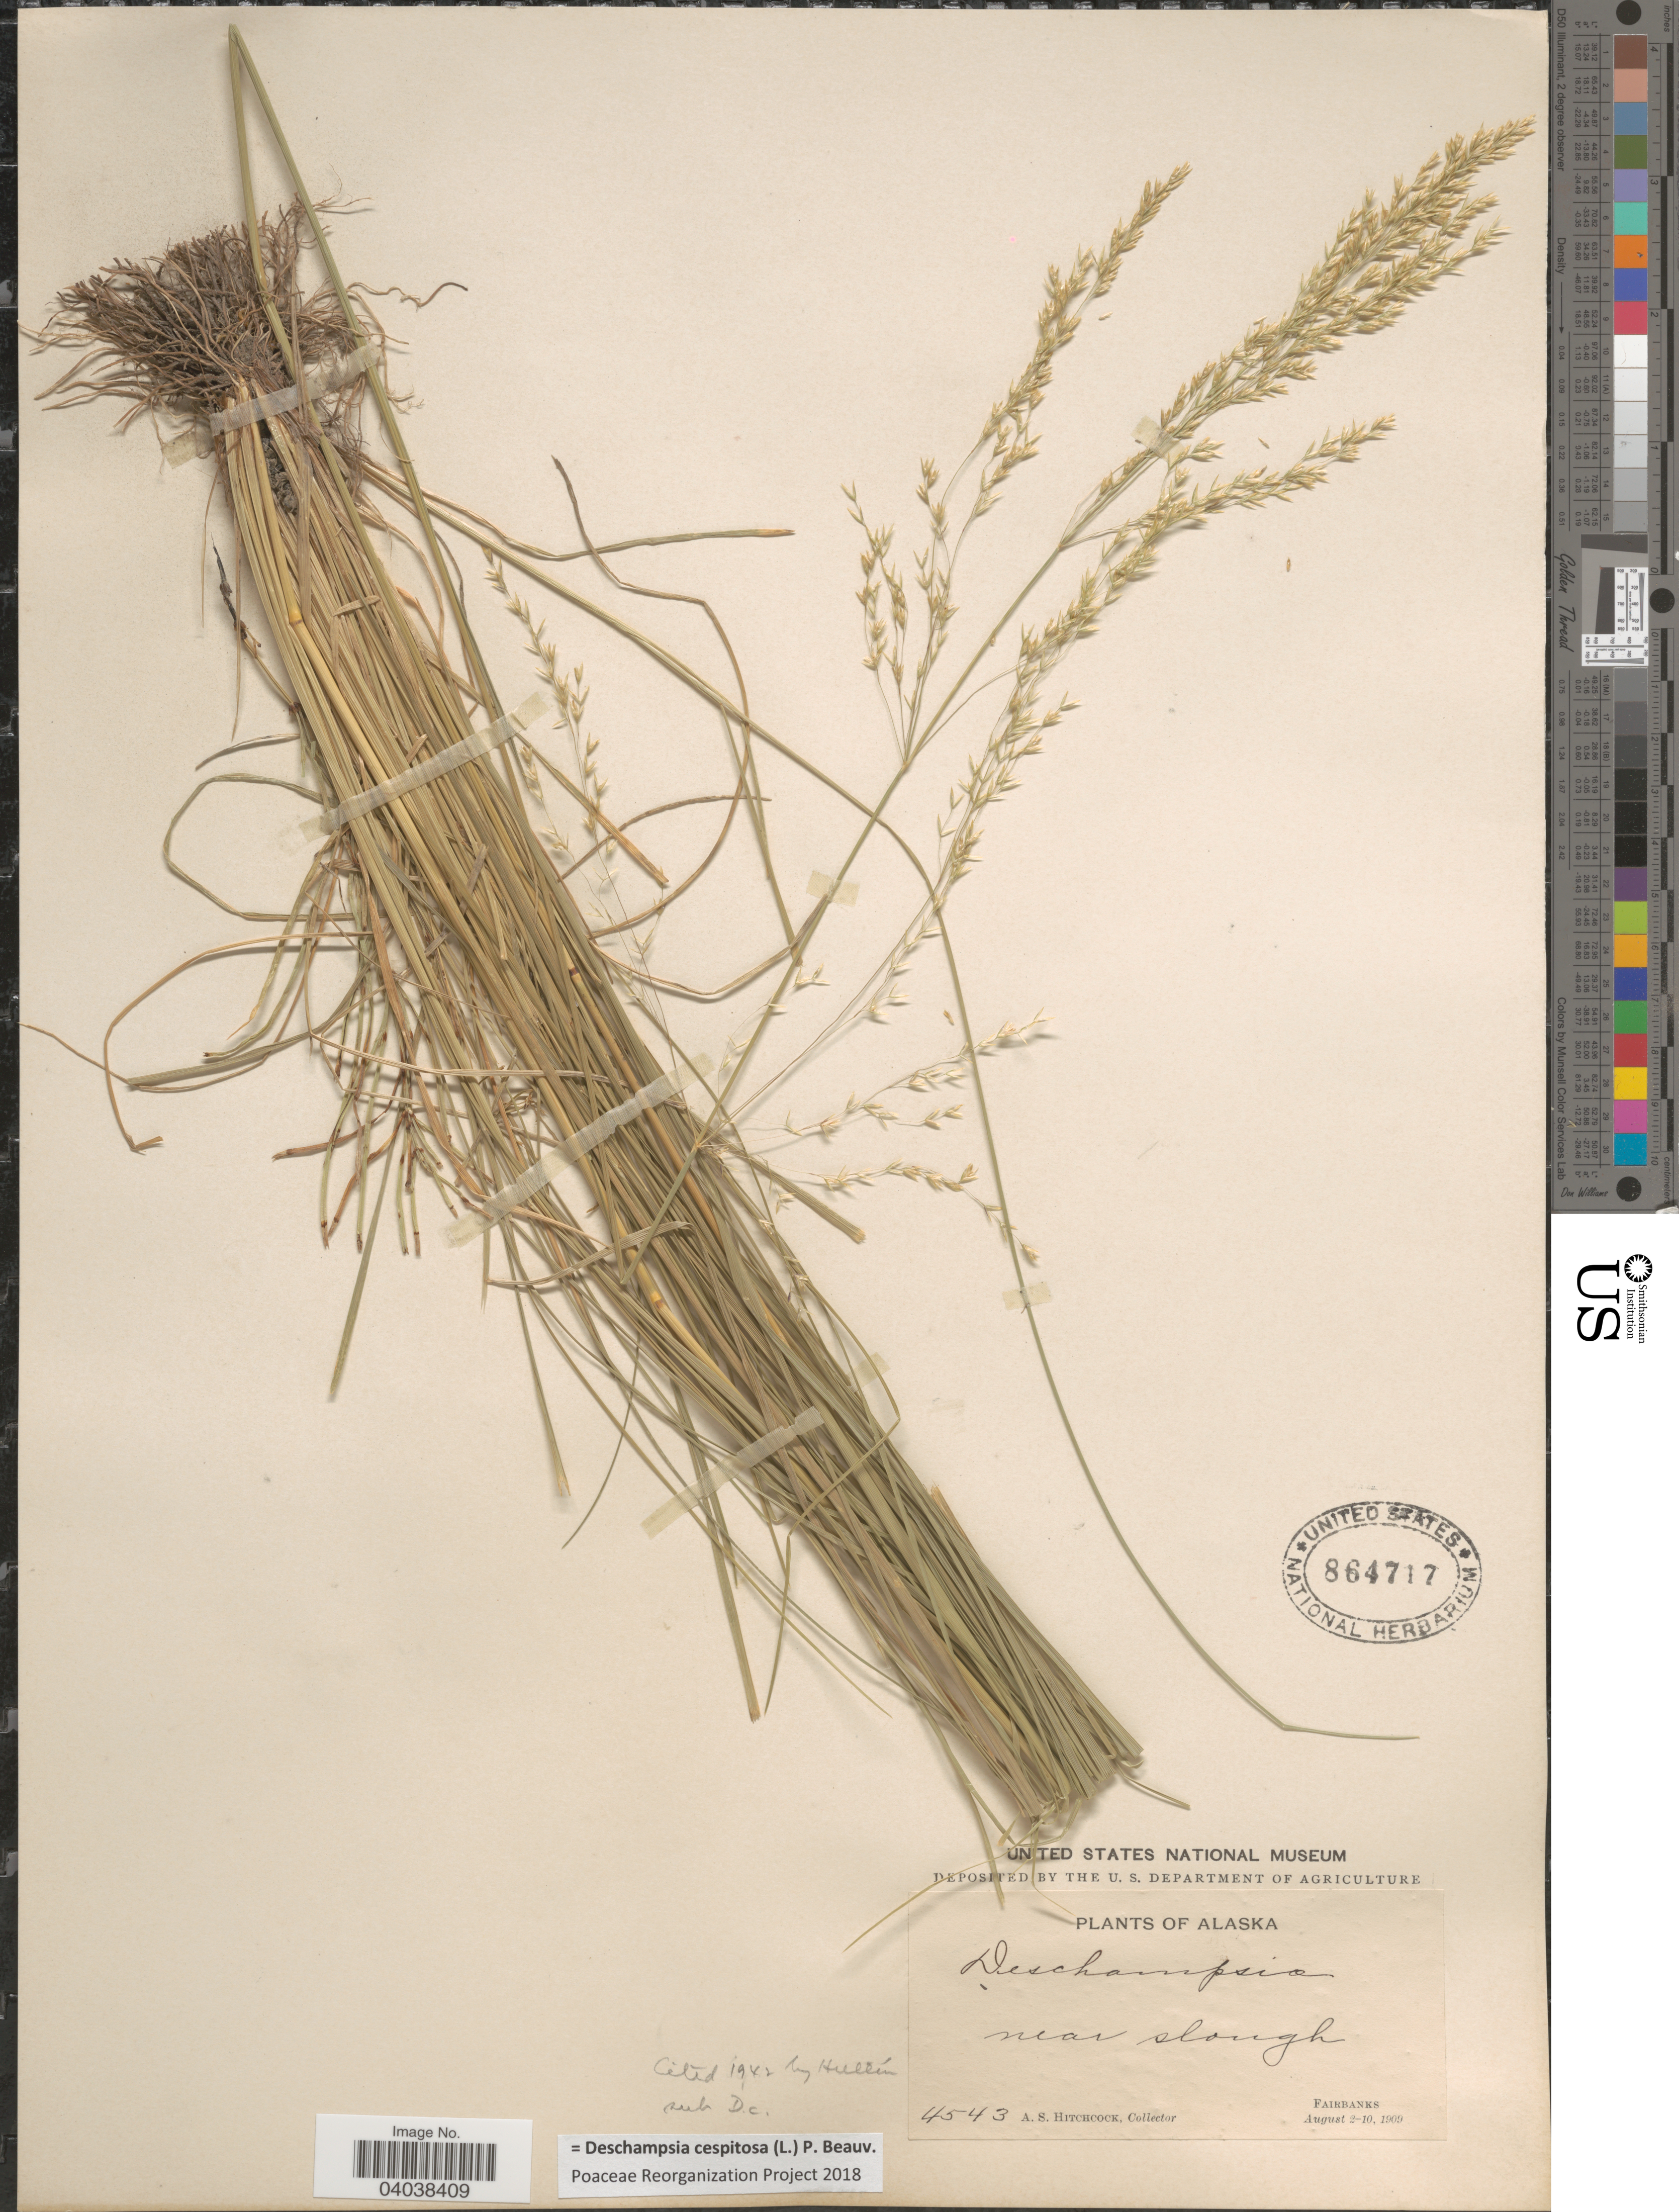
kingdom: Plantae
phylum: Tracheophyta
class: Liliopsida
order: Poales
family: Poaceae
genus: Deschampsia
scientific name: Deschampsia cespitosa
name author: (L.) P. Beauv.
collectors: A. S. Hitchcock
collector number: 4543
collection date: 1909-08-02/1909-08-10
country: United States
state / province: Alaska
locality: Near slough. Fairbanks.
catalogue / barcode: US 864717